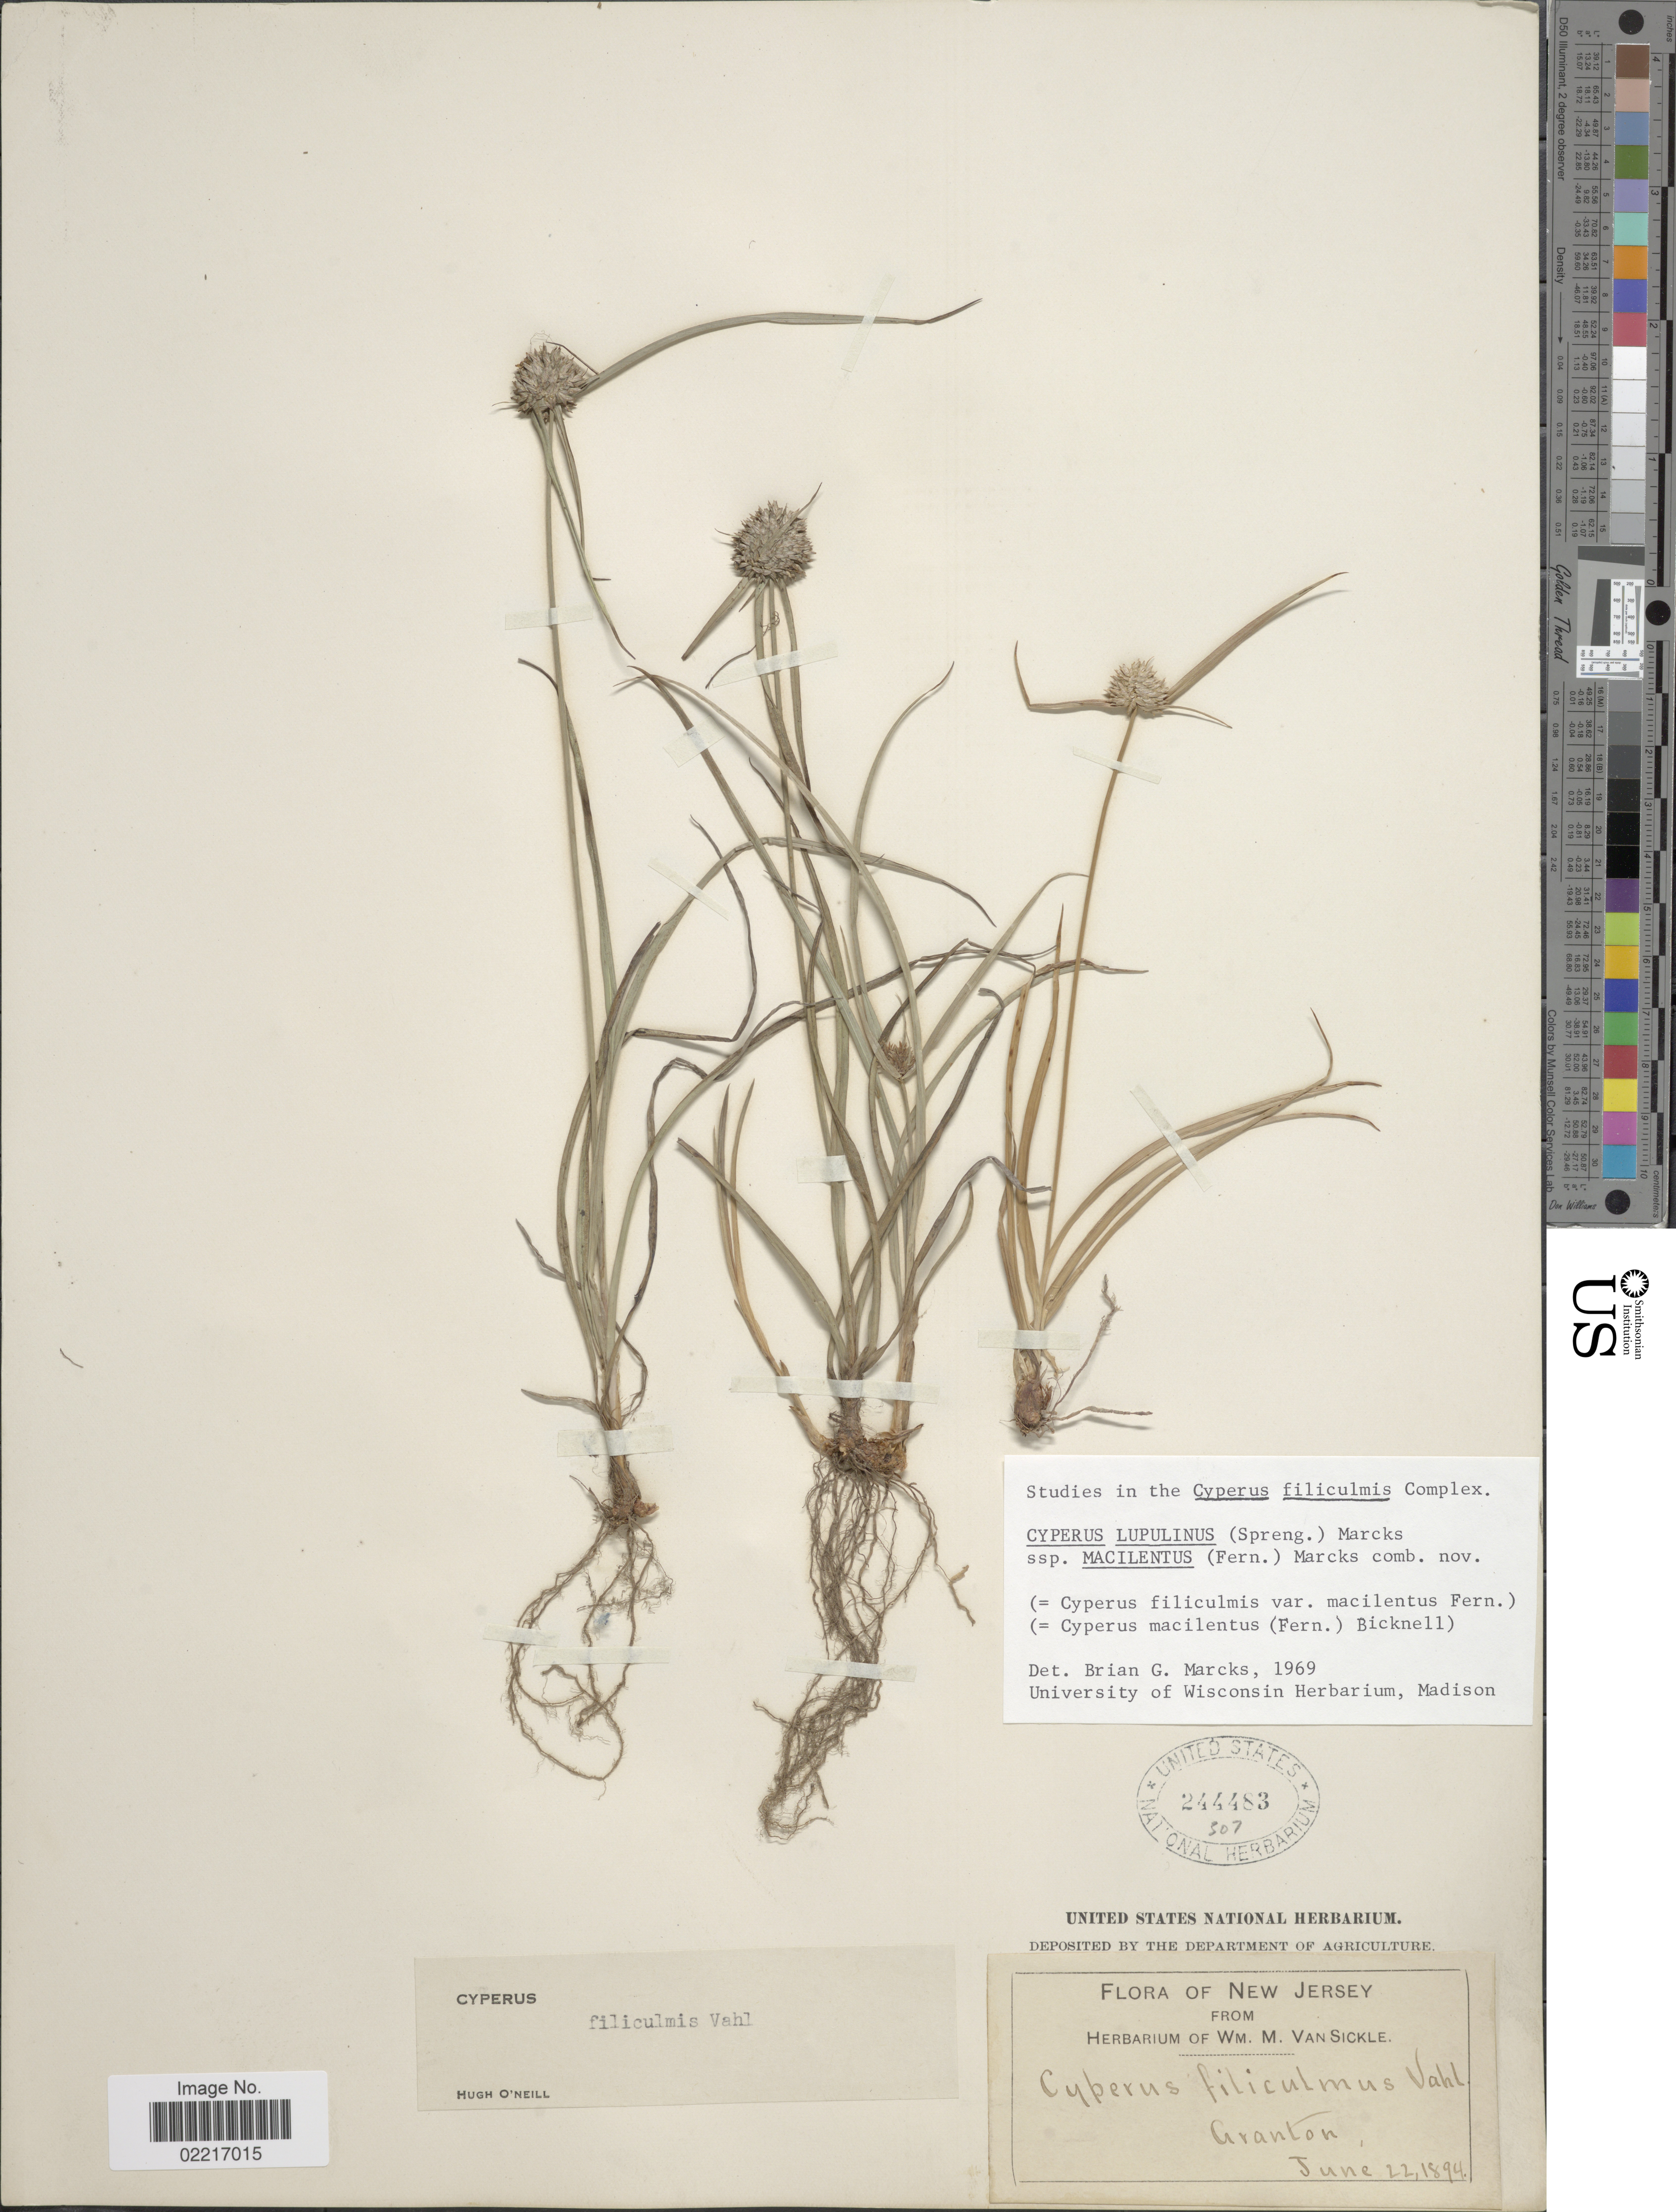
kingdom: Plantae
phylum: Tracheophyta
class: Liliopsida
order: Poales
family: Cyperaceae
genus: Cyperus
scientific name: Cyperus lupulinus subsp. macilentus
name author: (Fernald) Marcks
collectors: ex herb. Wm. M. Van Sickle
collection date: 1894-06-22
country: United States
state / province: New Jersey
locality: Granton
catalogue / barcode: US 244483